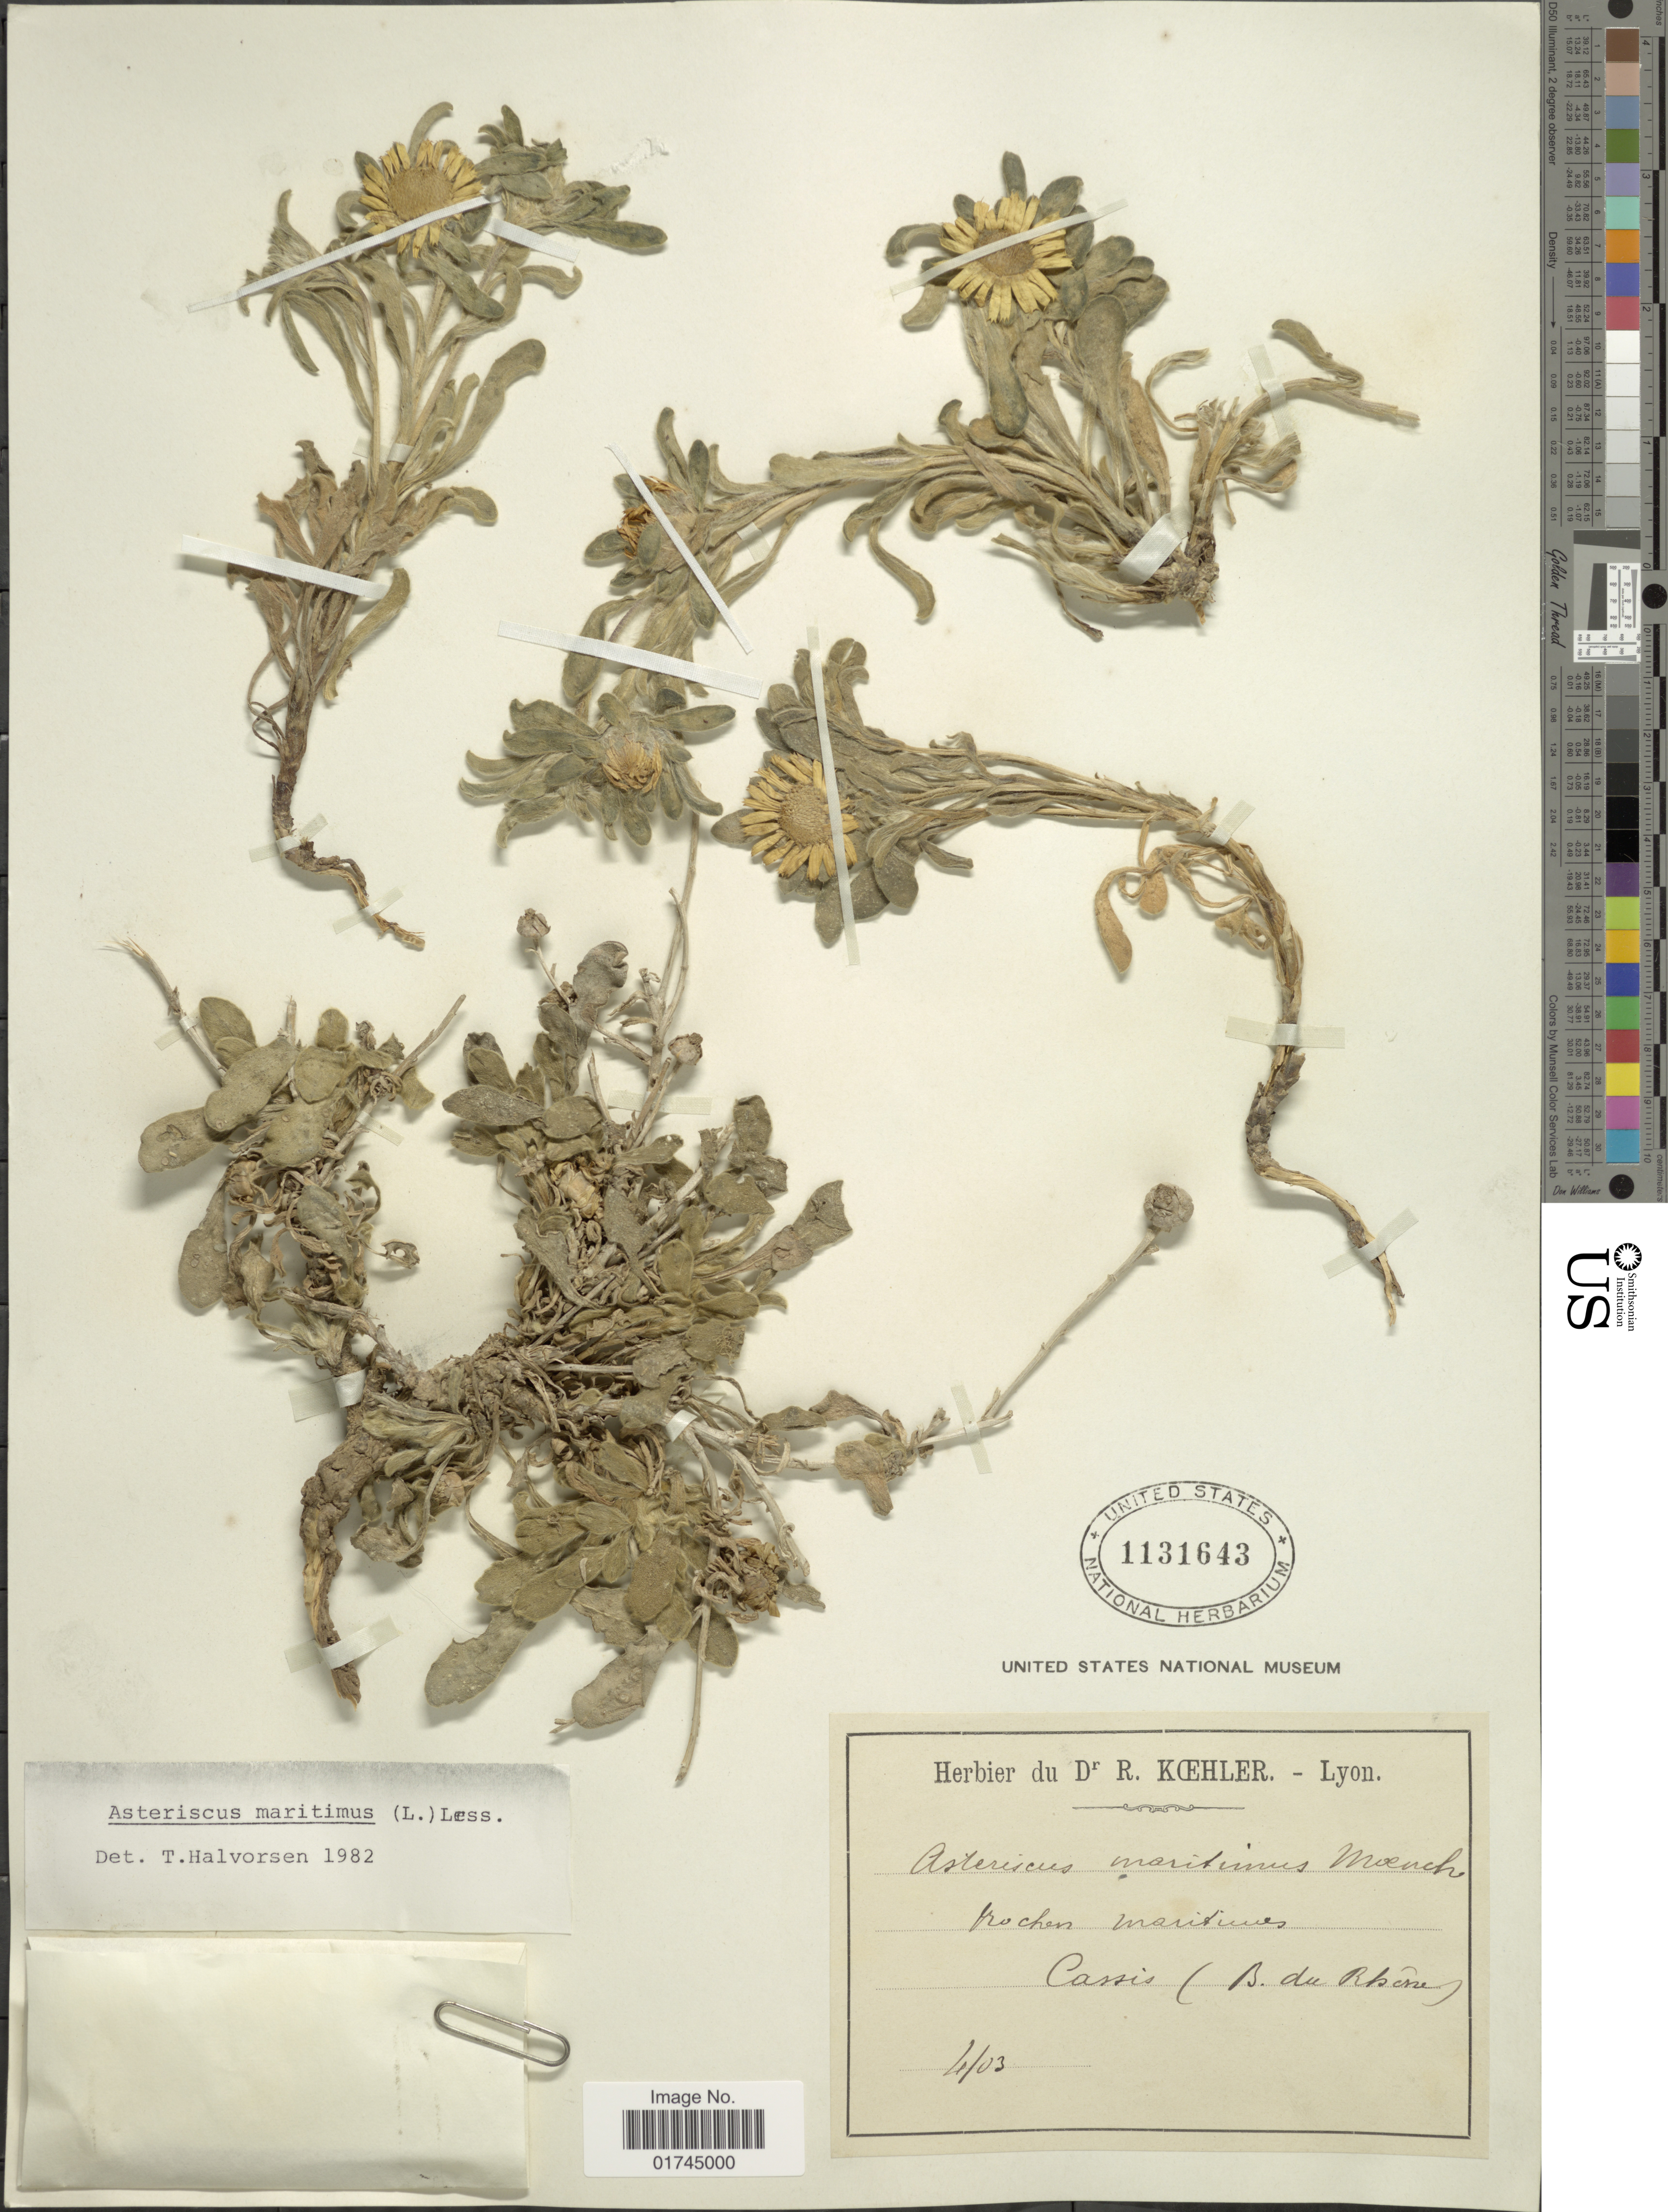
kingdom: Plantae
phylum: Tracheophyta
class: Magnoliopsida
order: Asterales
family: Asteraceae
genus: Asteriscus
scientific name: Asteriscus maritimus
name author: (L.) Less.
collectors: R. Koehler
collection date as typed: Transcribed d/m/y: /4/3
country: France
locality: Lyon, Cassis ( B. de Rhone).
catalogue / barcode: US 1131643